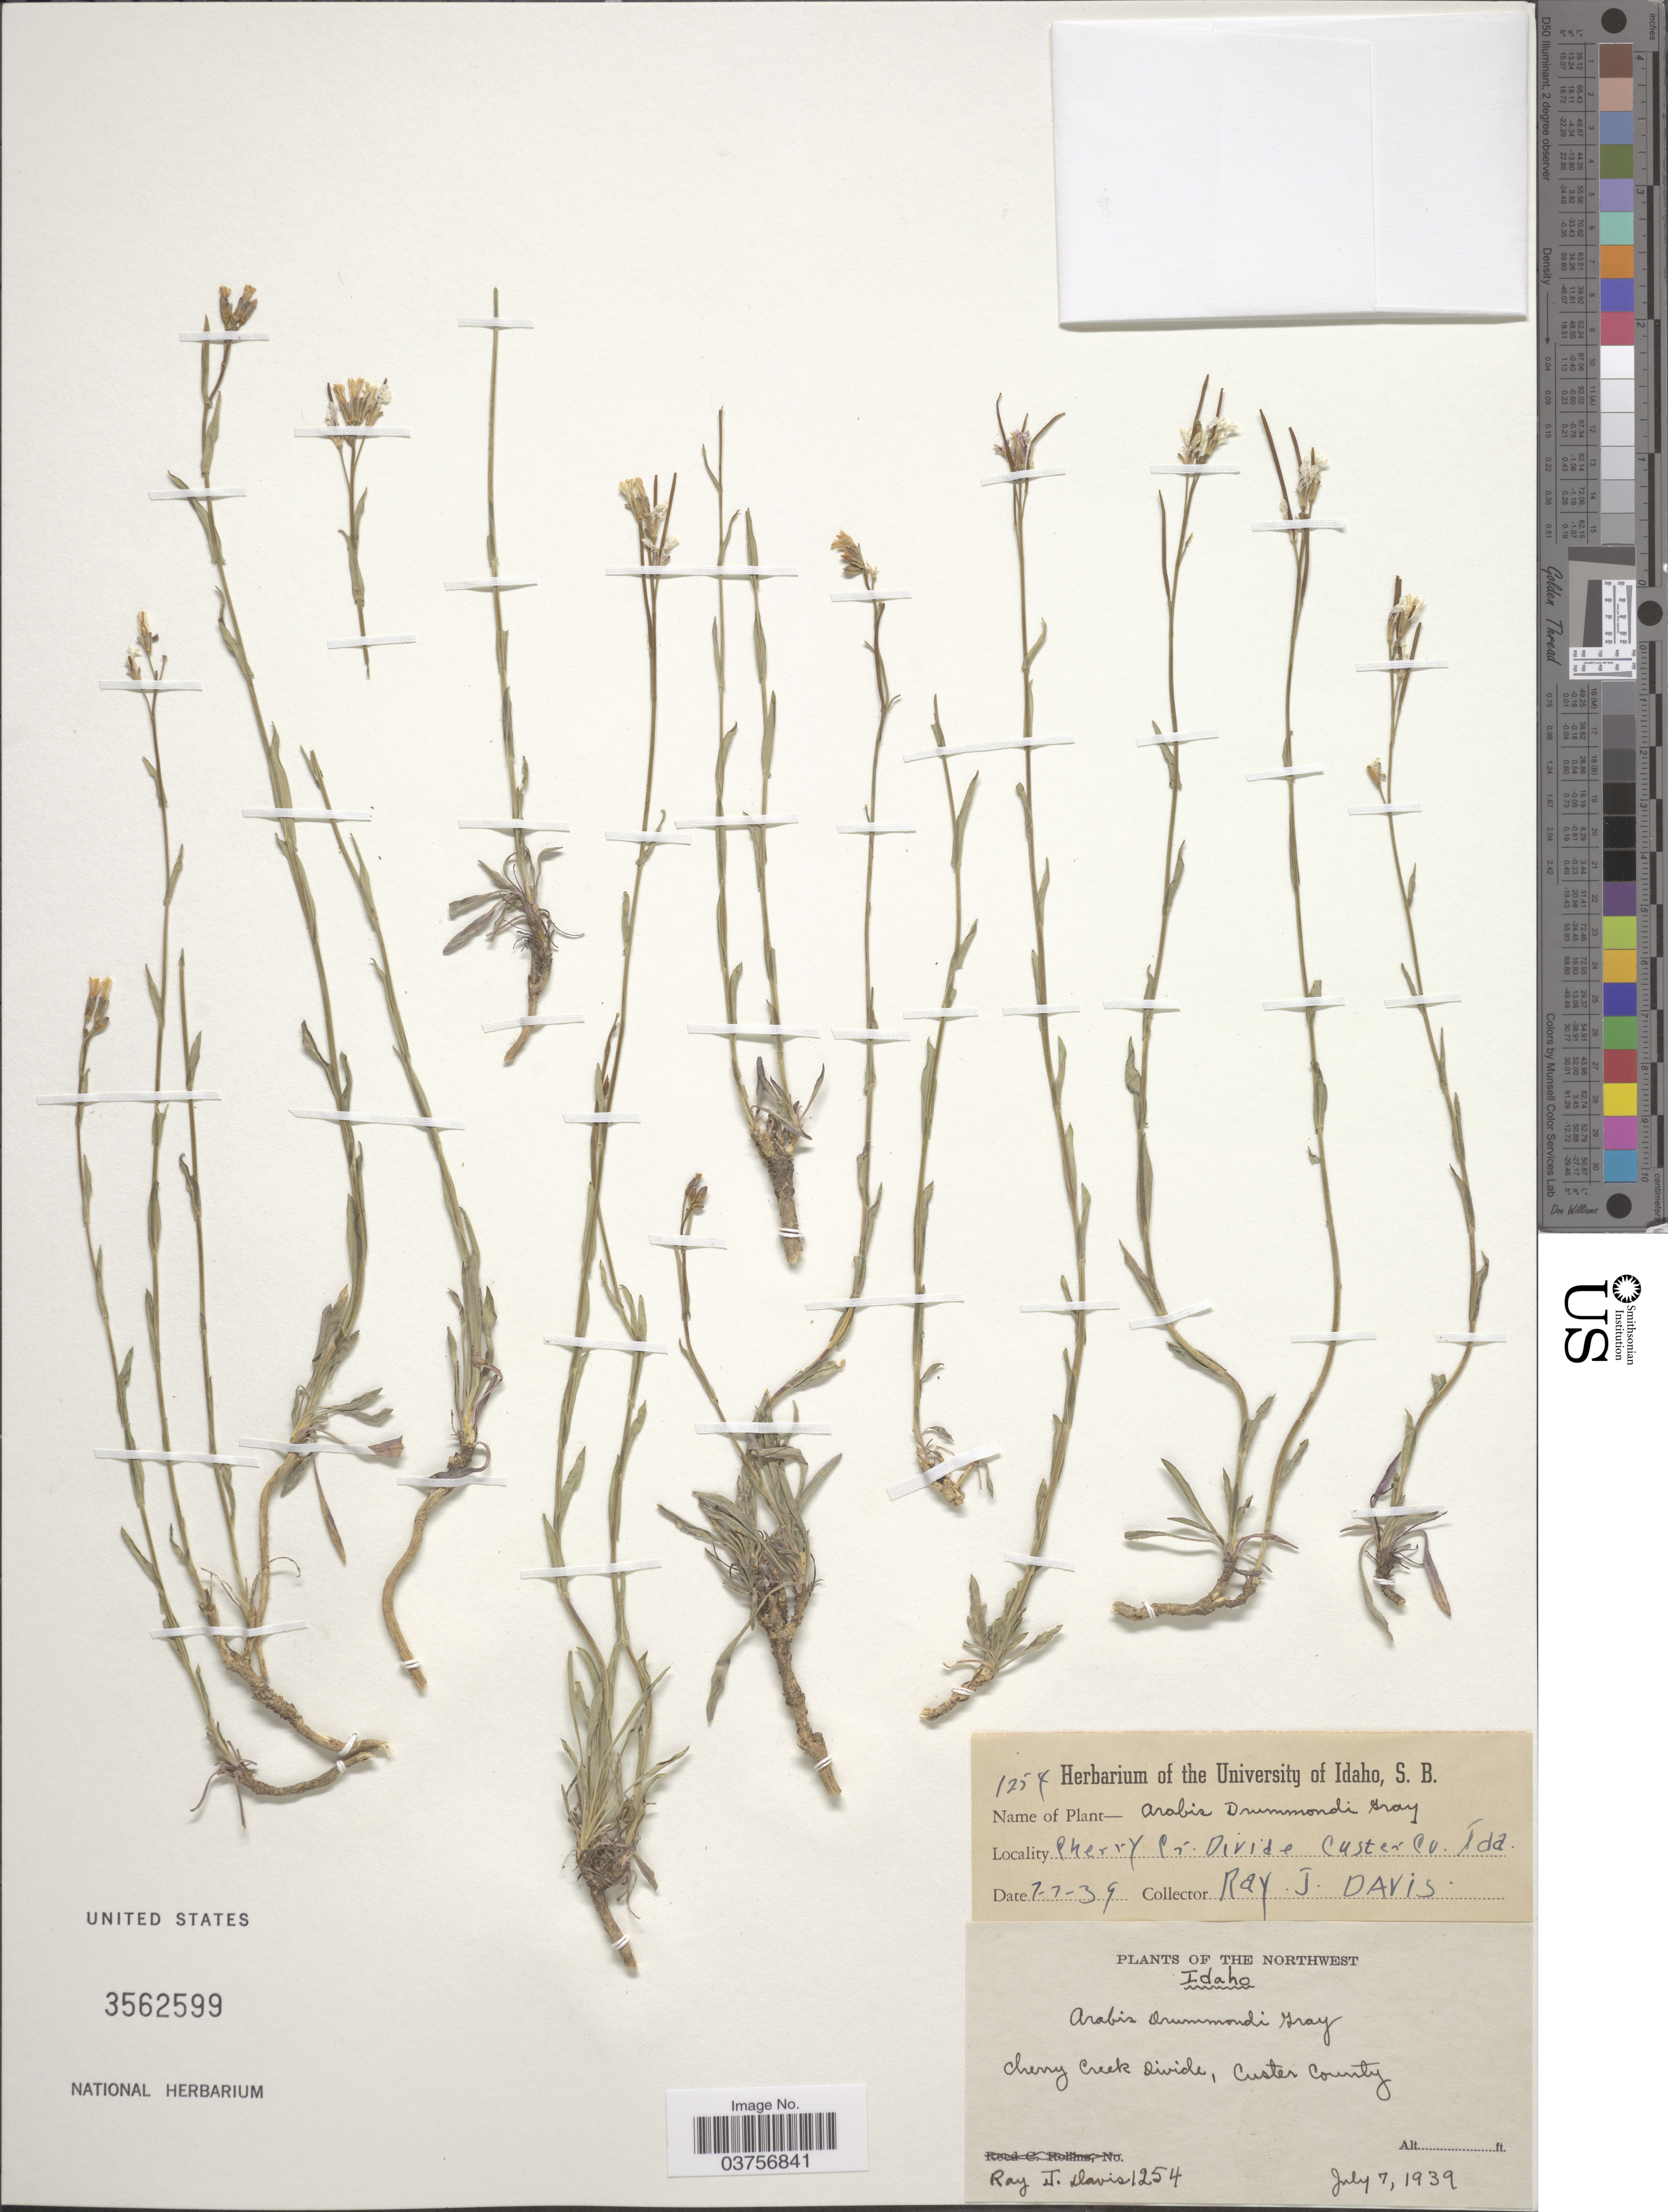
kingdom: Plantae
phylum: Tracheophyta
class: Magnoliopsida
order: Brassicales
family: Brassicaceae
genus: Arabis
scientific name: Arabis drummondii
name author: A. Gray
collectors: R. Davis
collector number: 1254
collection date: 1939-07-07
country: United States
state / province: Idaho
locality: The Northwest Idaho. Cherry Creek Divide, Custer County.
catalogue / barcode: US 3562599